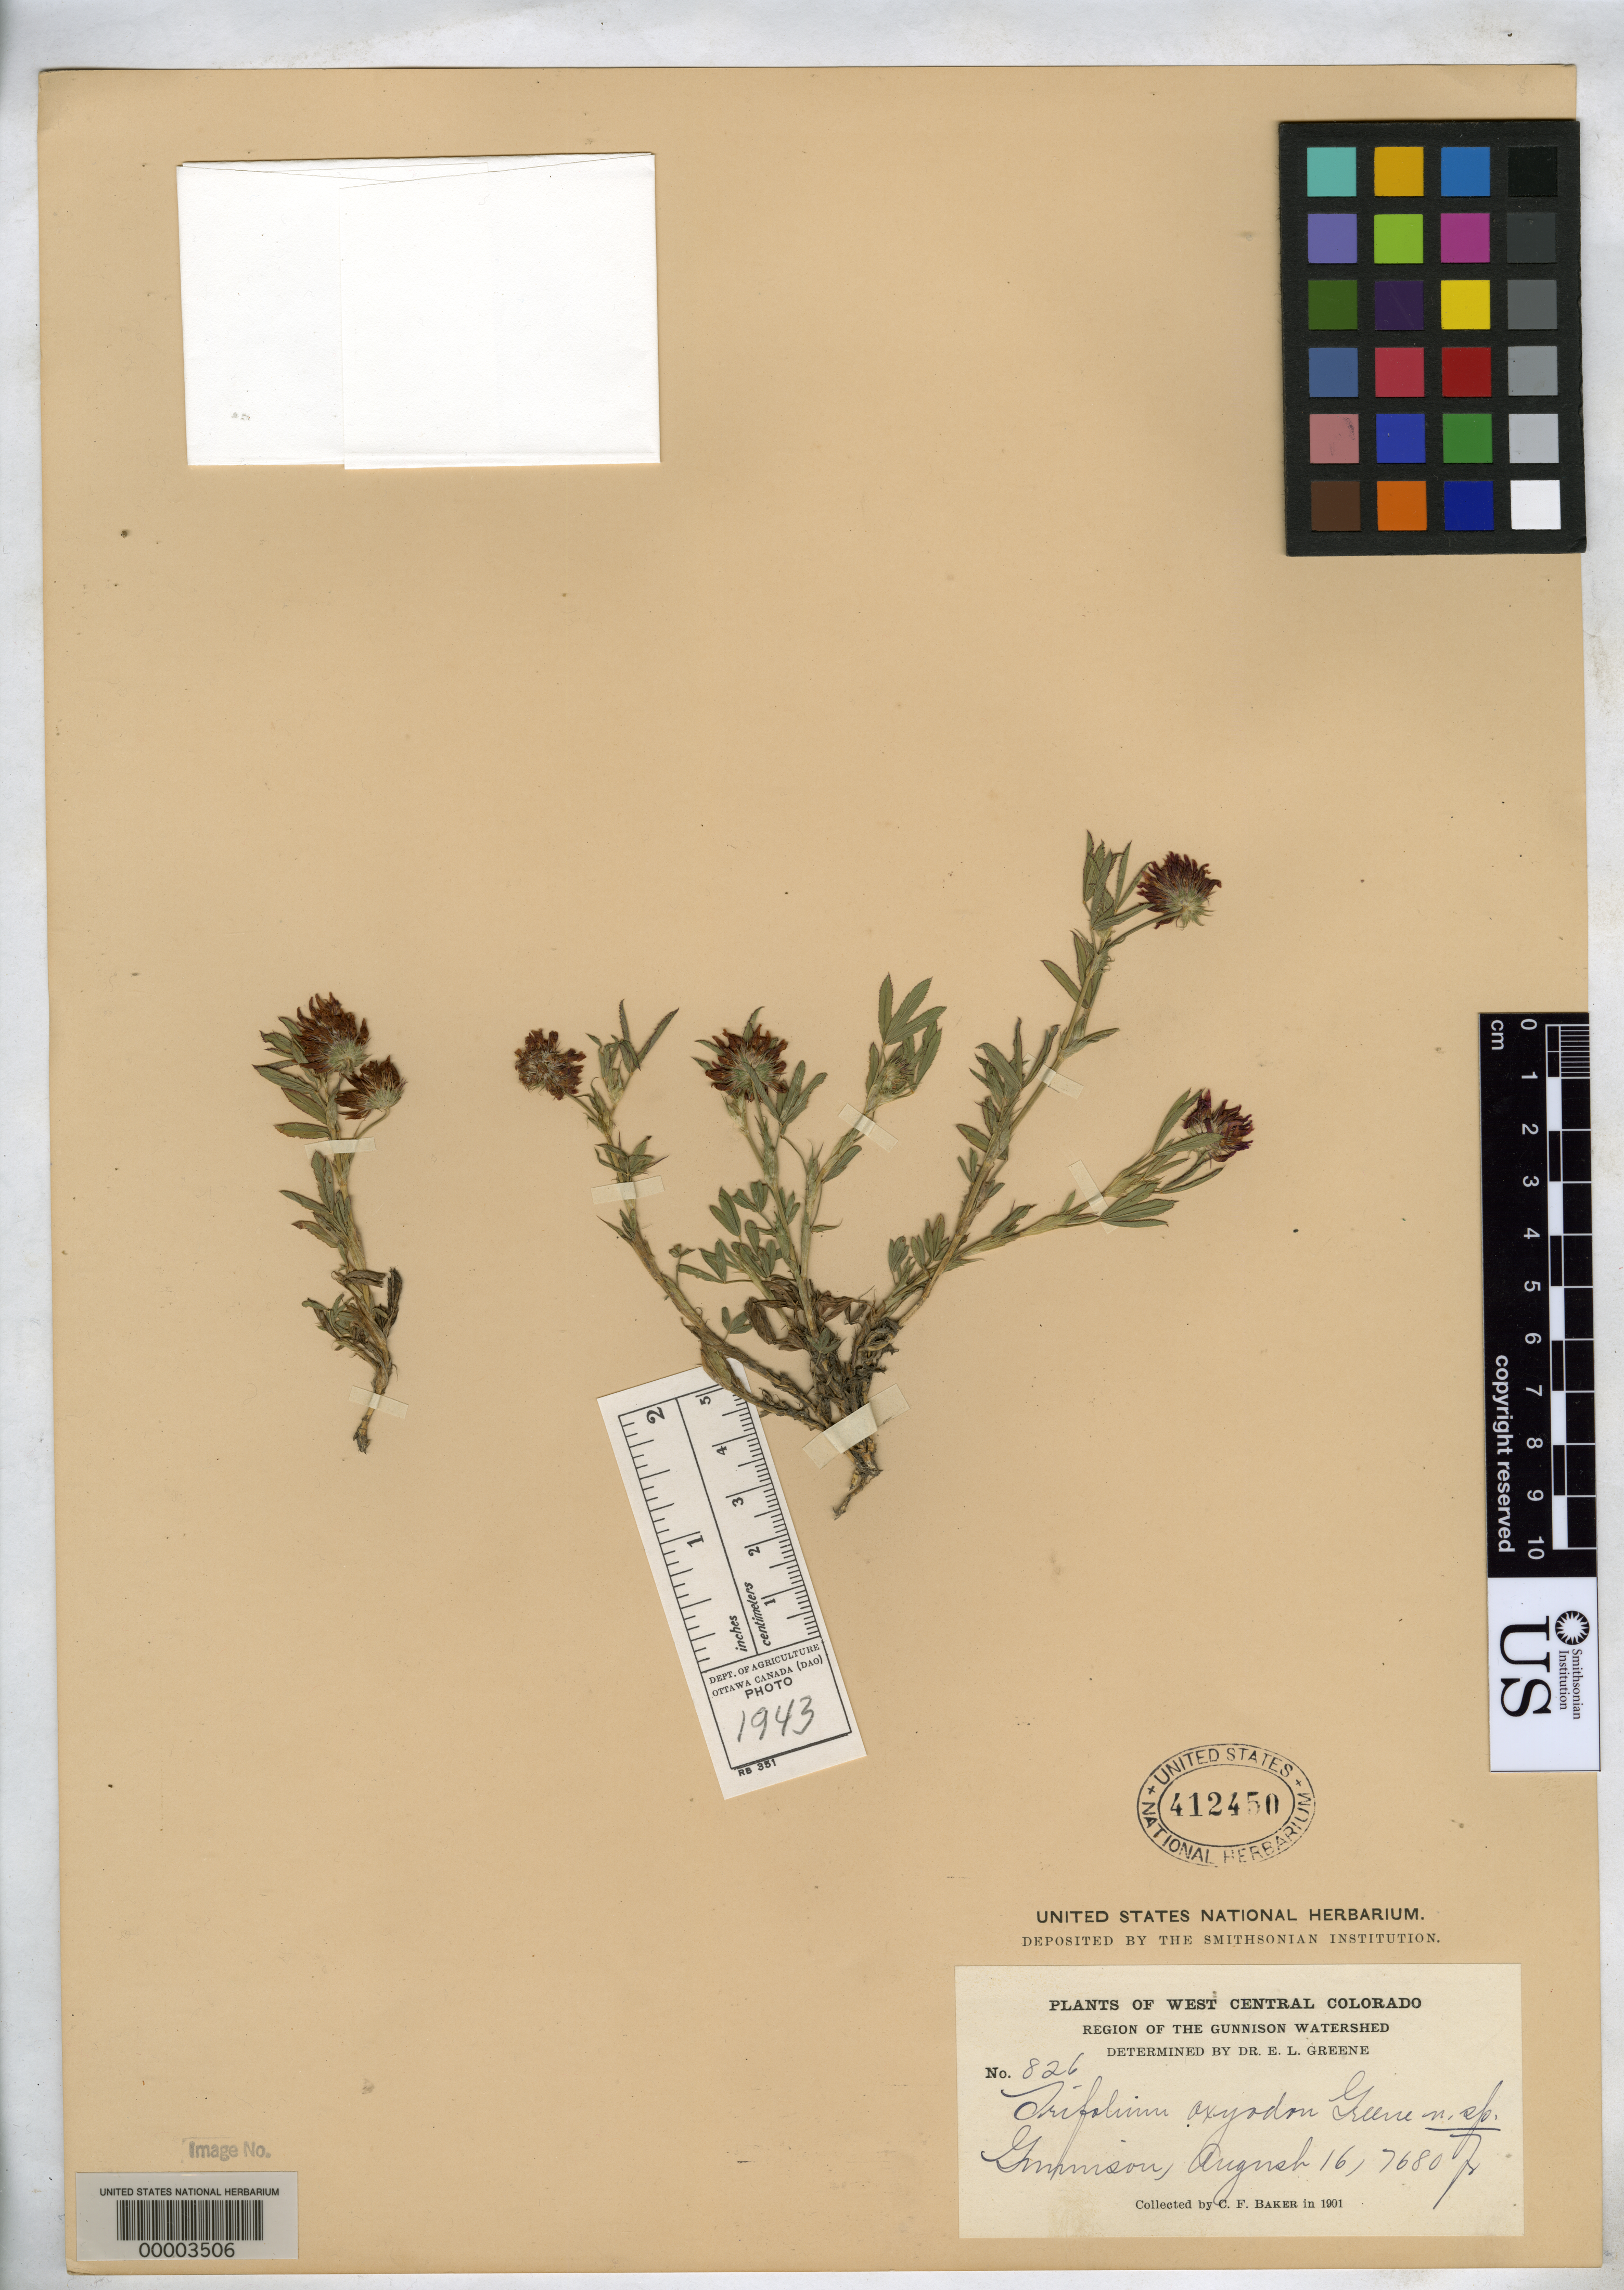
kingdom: Plantae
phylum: Tracheophyta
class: Magnoliopsida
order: Fabales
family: Fabaceae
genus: Trifolium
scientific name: Trifolium oxyodon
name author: Greene ex Rydb.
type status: Isotype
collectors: C. F. Baker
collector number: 826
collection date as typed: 16 Aug 1901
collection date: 1901-08-16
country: United States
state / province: Colorado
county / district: Gunnison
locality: Gunnison.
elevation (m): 2341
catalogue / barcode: US 412458